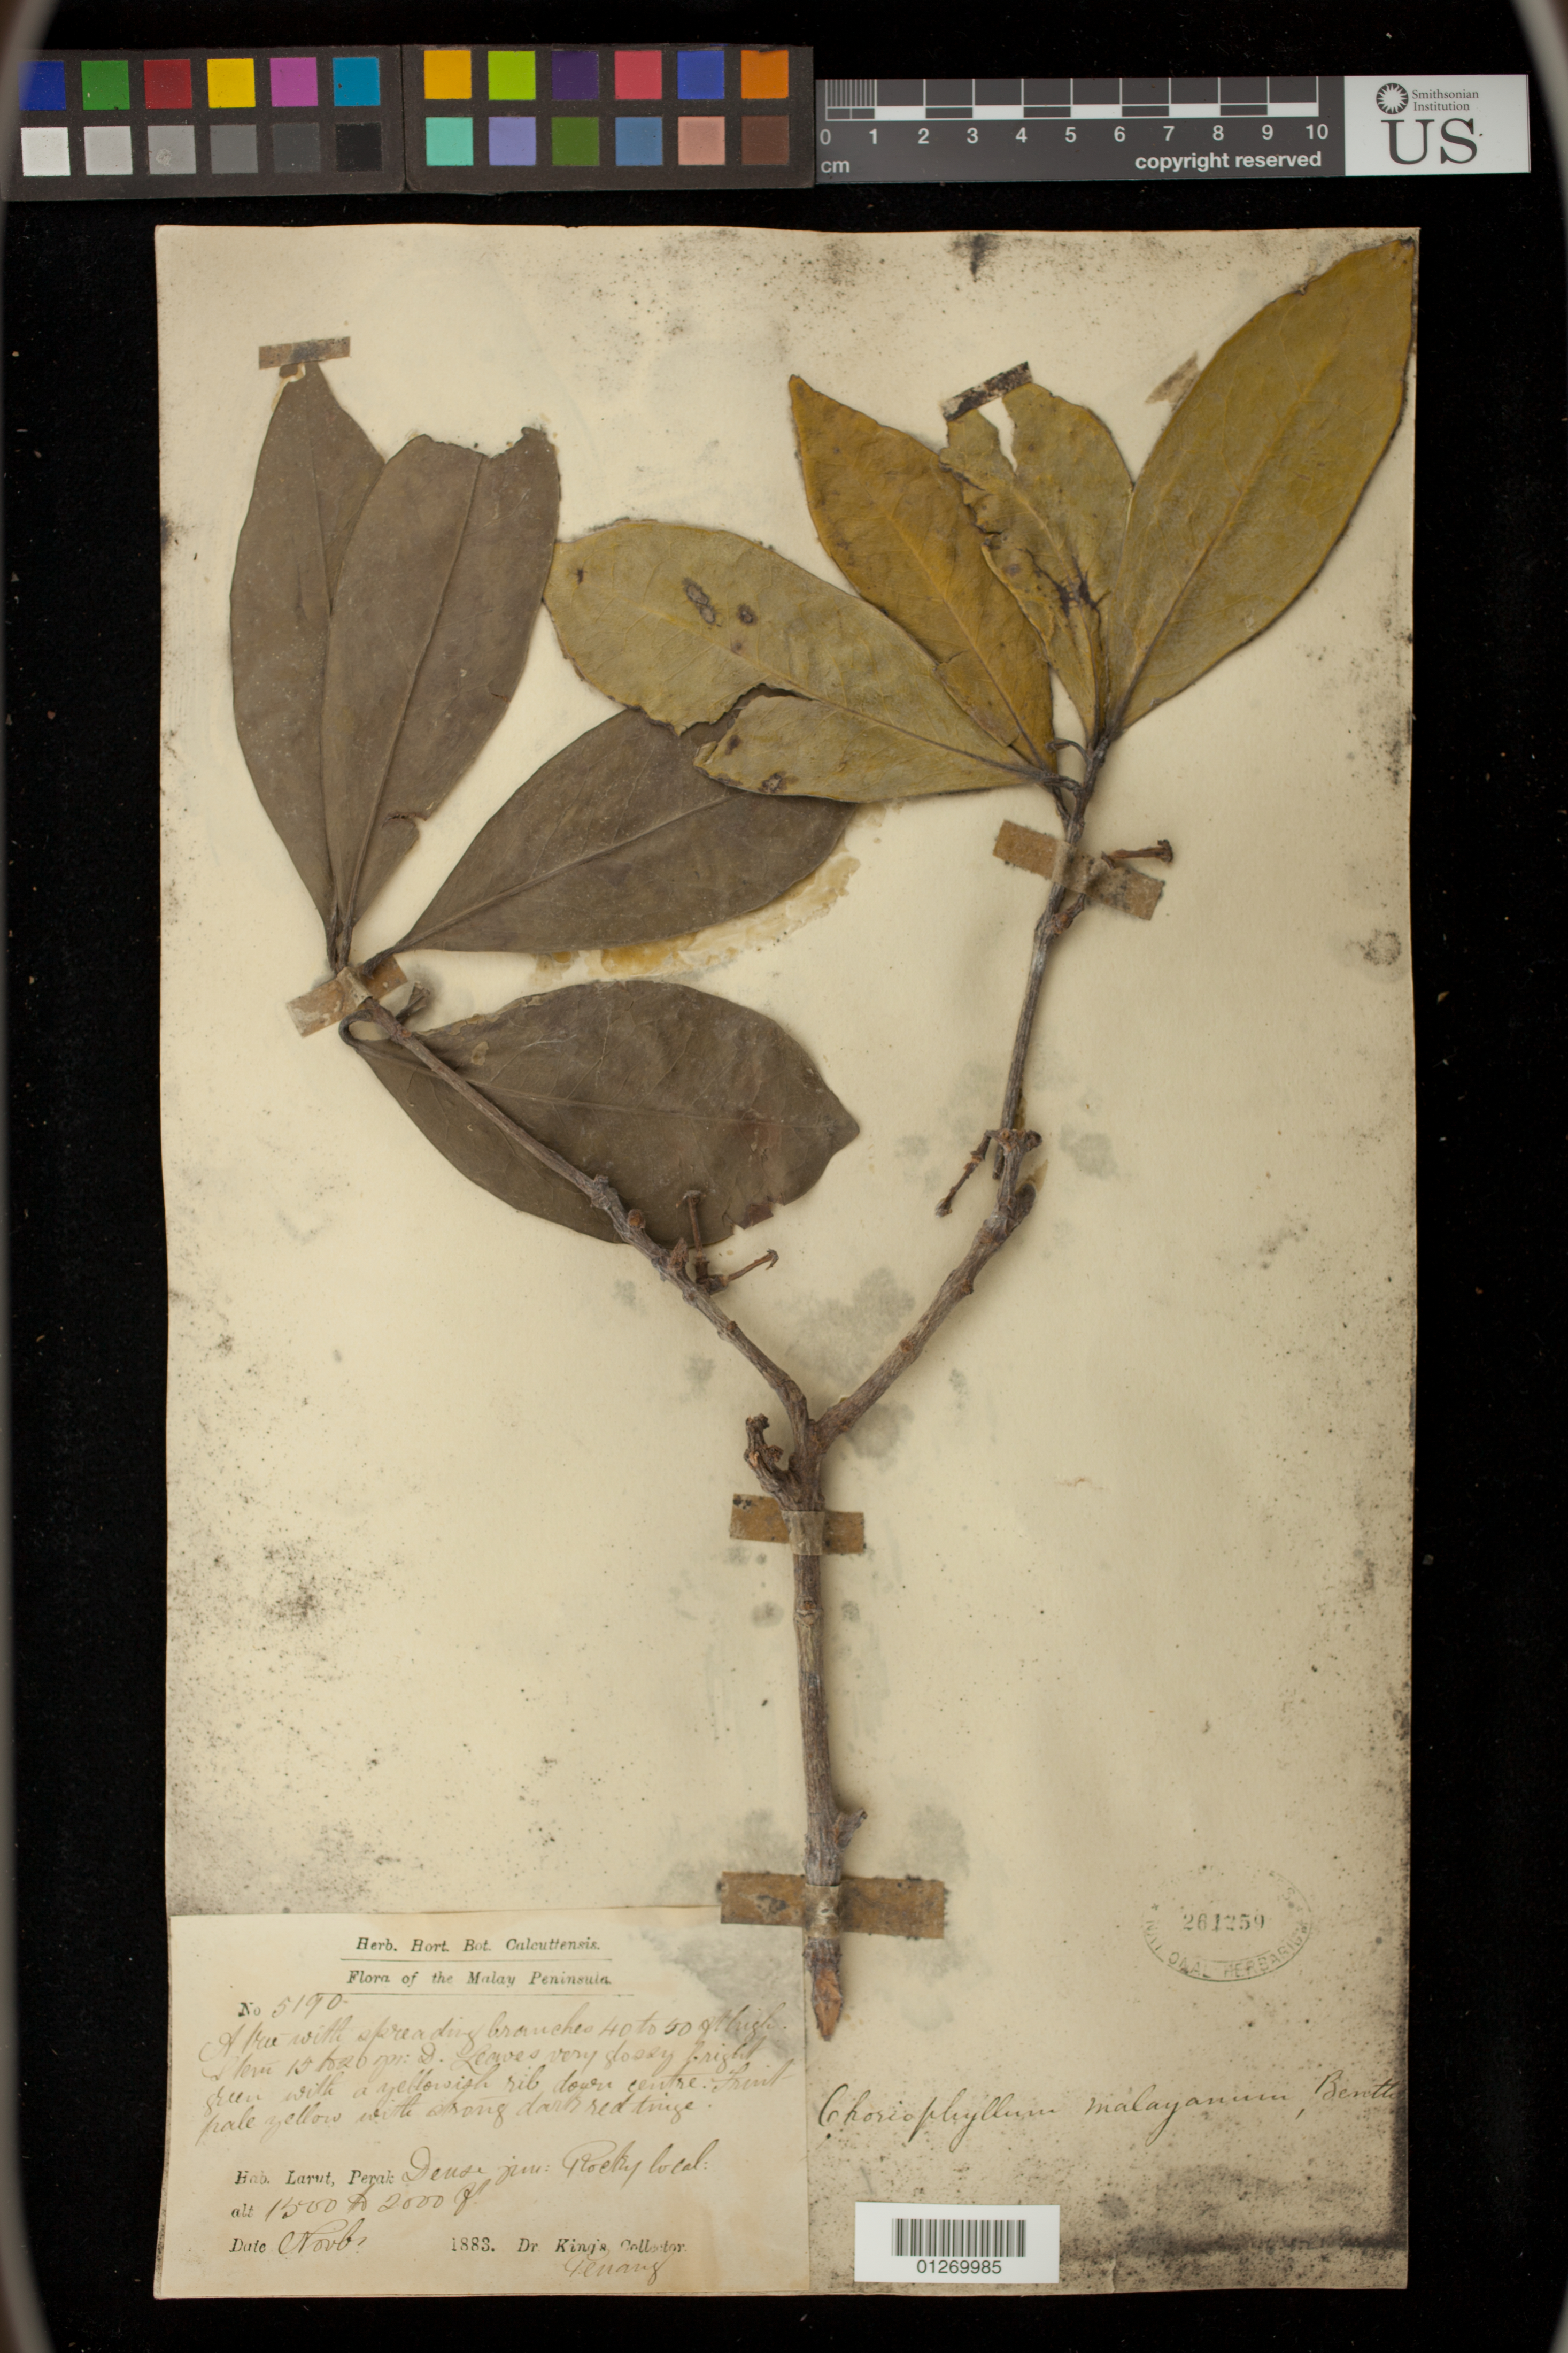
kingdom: Plantae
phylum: Tracheophyta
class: Magnoliopsida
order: Malpighiales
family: Picrodendraceae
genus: Austrobuxus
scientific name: Austrobuxus nitidus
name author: (Miq.) Steenis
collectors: Dr. King's collector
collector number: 5190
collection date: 1883-11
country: Malaysia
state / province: Perak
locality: Larut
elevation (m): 457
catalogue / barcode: US 261259